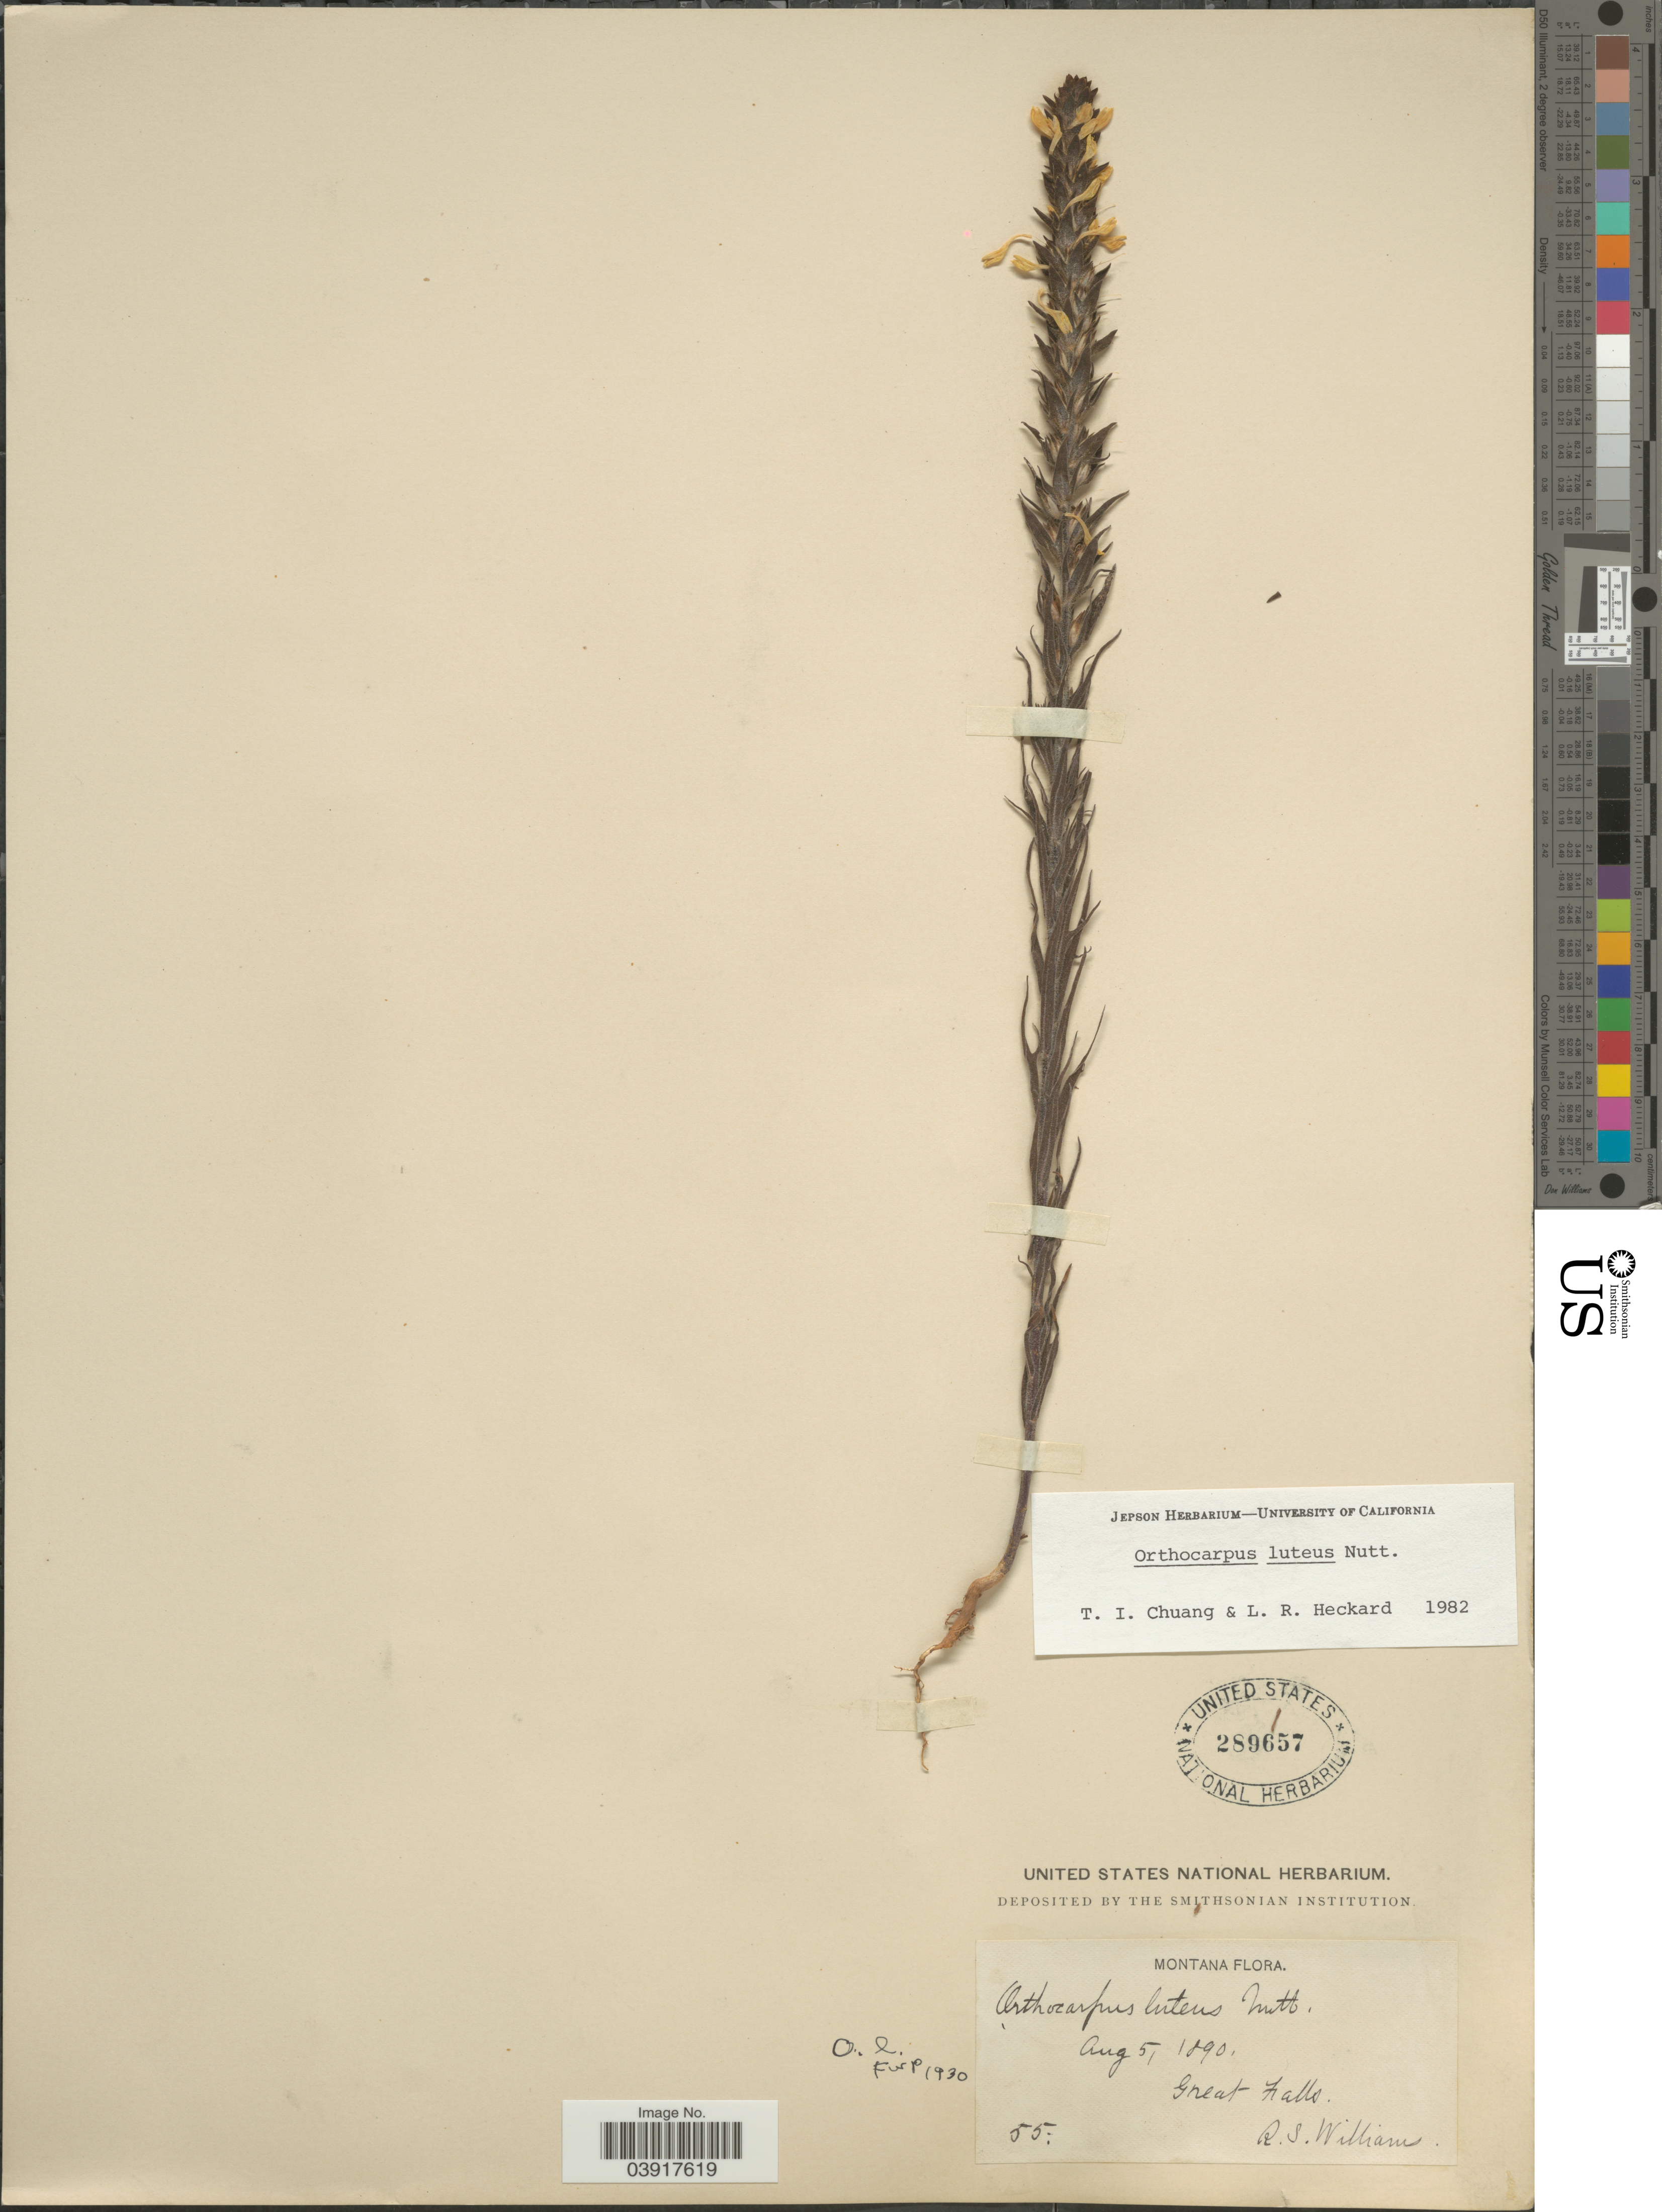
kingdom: Plantae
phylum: Tracheophyta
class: Magnoliopsida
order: Lamiales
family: Orobanchaceae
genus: Orthocarpus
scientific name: Orthocarpus luteus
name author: Nutt.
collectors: R. S. Williams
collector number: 55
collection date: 1890-08-05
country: United States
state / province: Montana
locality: Great Falls.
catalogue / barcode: US 289657